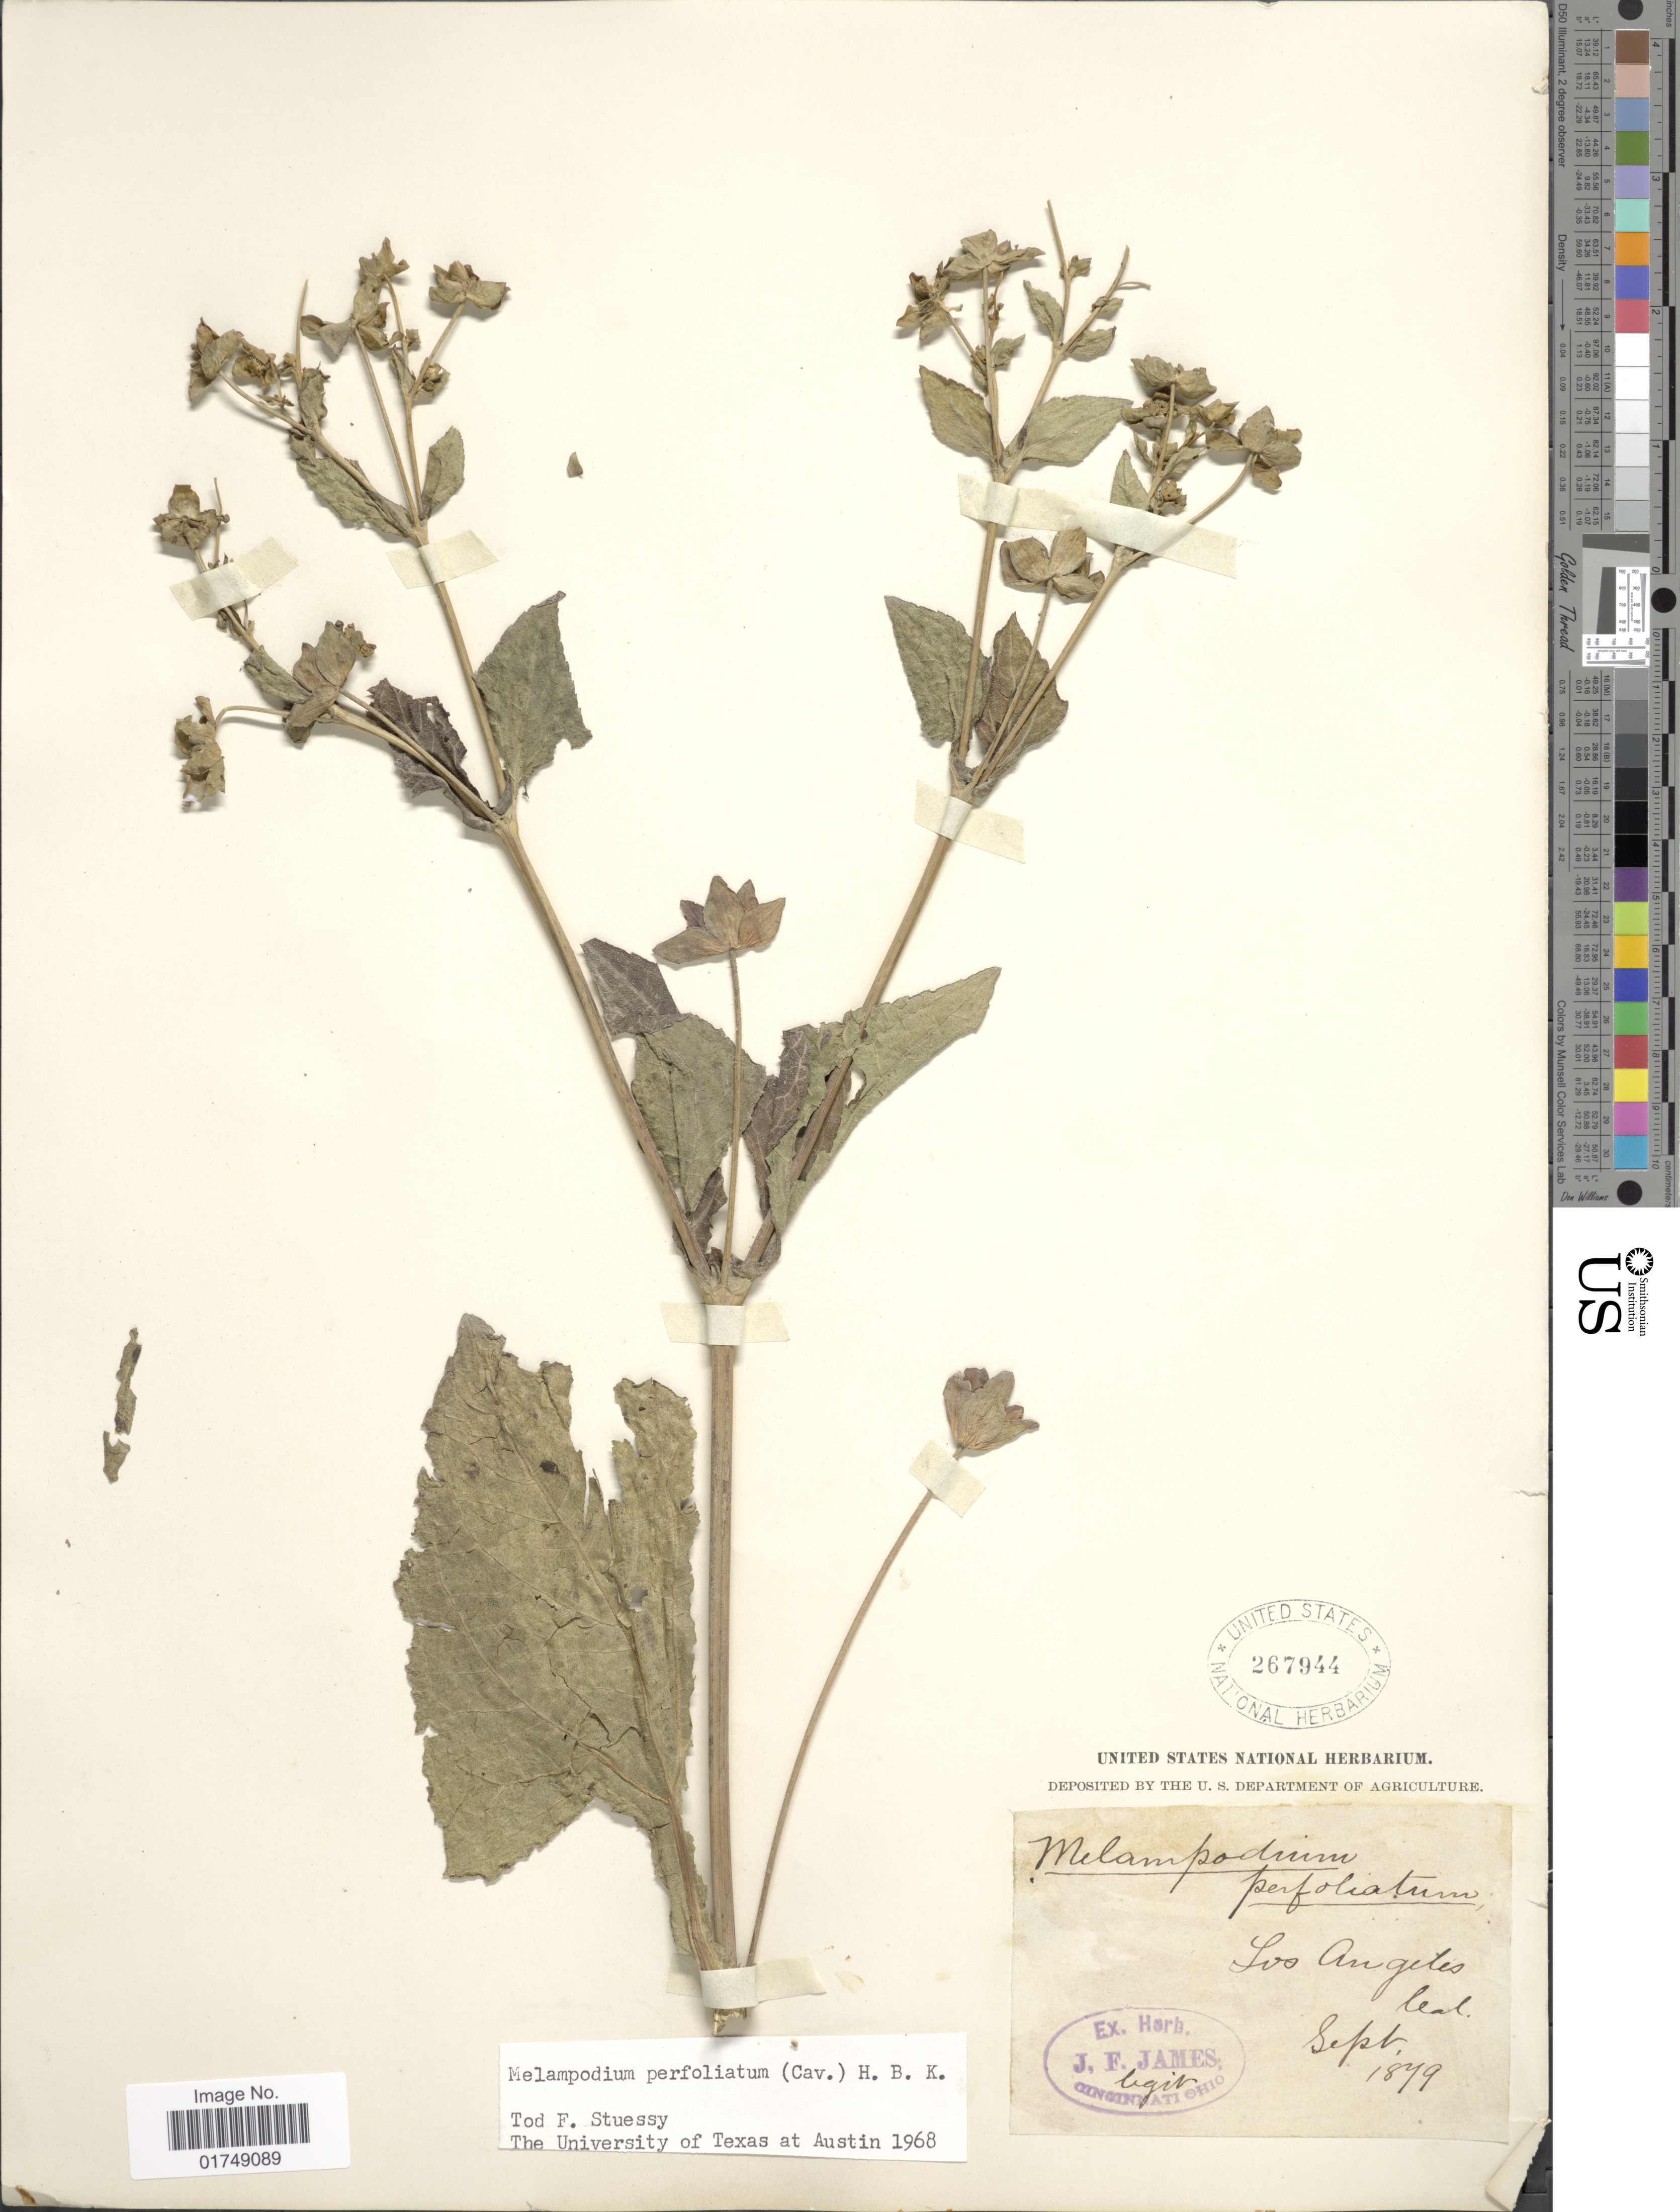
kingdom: Plantae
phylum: Tracheophyta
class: Magnoliopsida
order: Asterales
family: Asteraceae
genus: Melampodium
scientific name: Melampodium perfoliatum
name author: (Cav.) Kunth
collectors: J. James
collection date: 1899-09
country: United States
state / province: California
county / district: Los Angeles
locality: Los Angeles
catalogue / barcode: US 267944